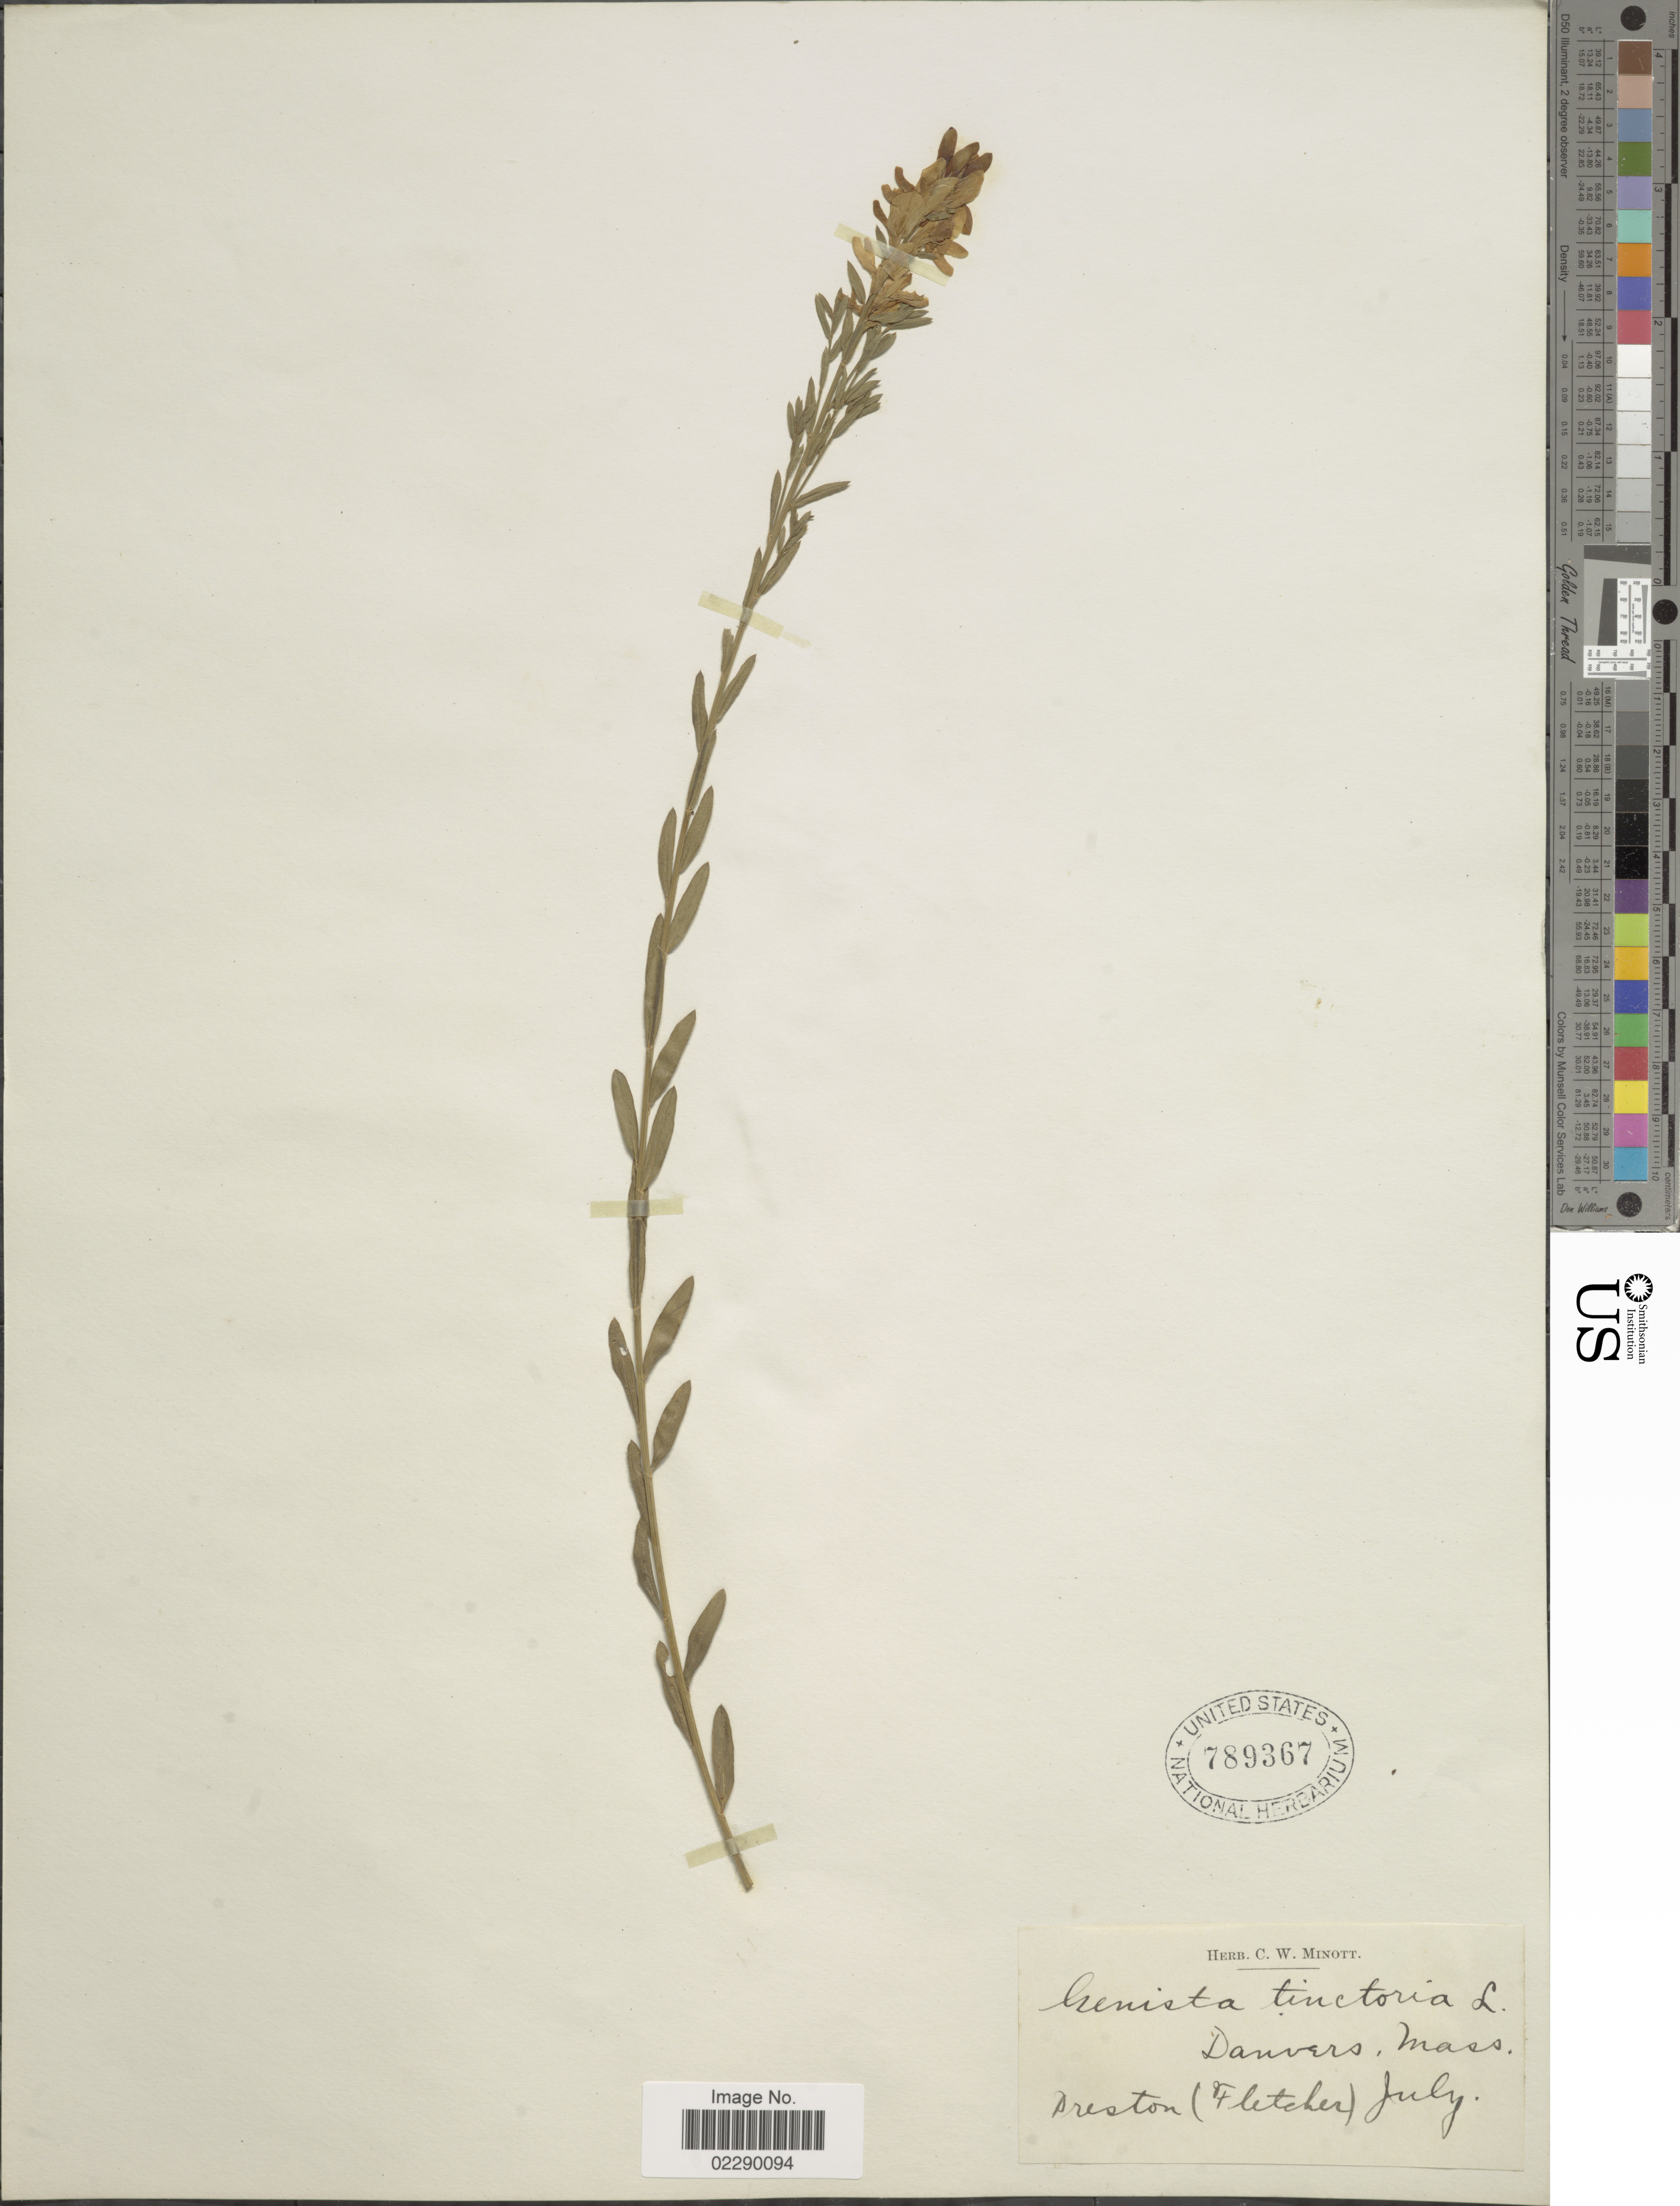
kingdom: Plantae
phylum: Tracheophyta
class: Magnoliopsida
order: Fabales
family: Fabaceae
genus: Genista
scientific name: Genista tinctoria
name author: L.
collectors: ex herb. C. W. Minott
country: United States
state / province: Massachusetts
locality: Danvers, Mass. Preston (Fletcher)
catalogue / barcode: US 789367